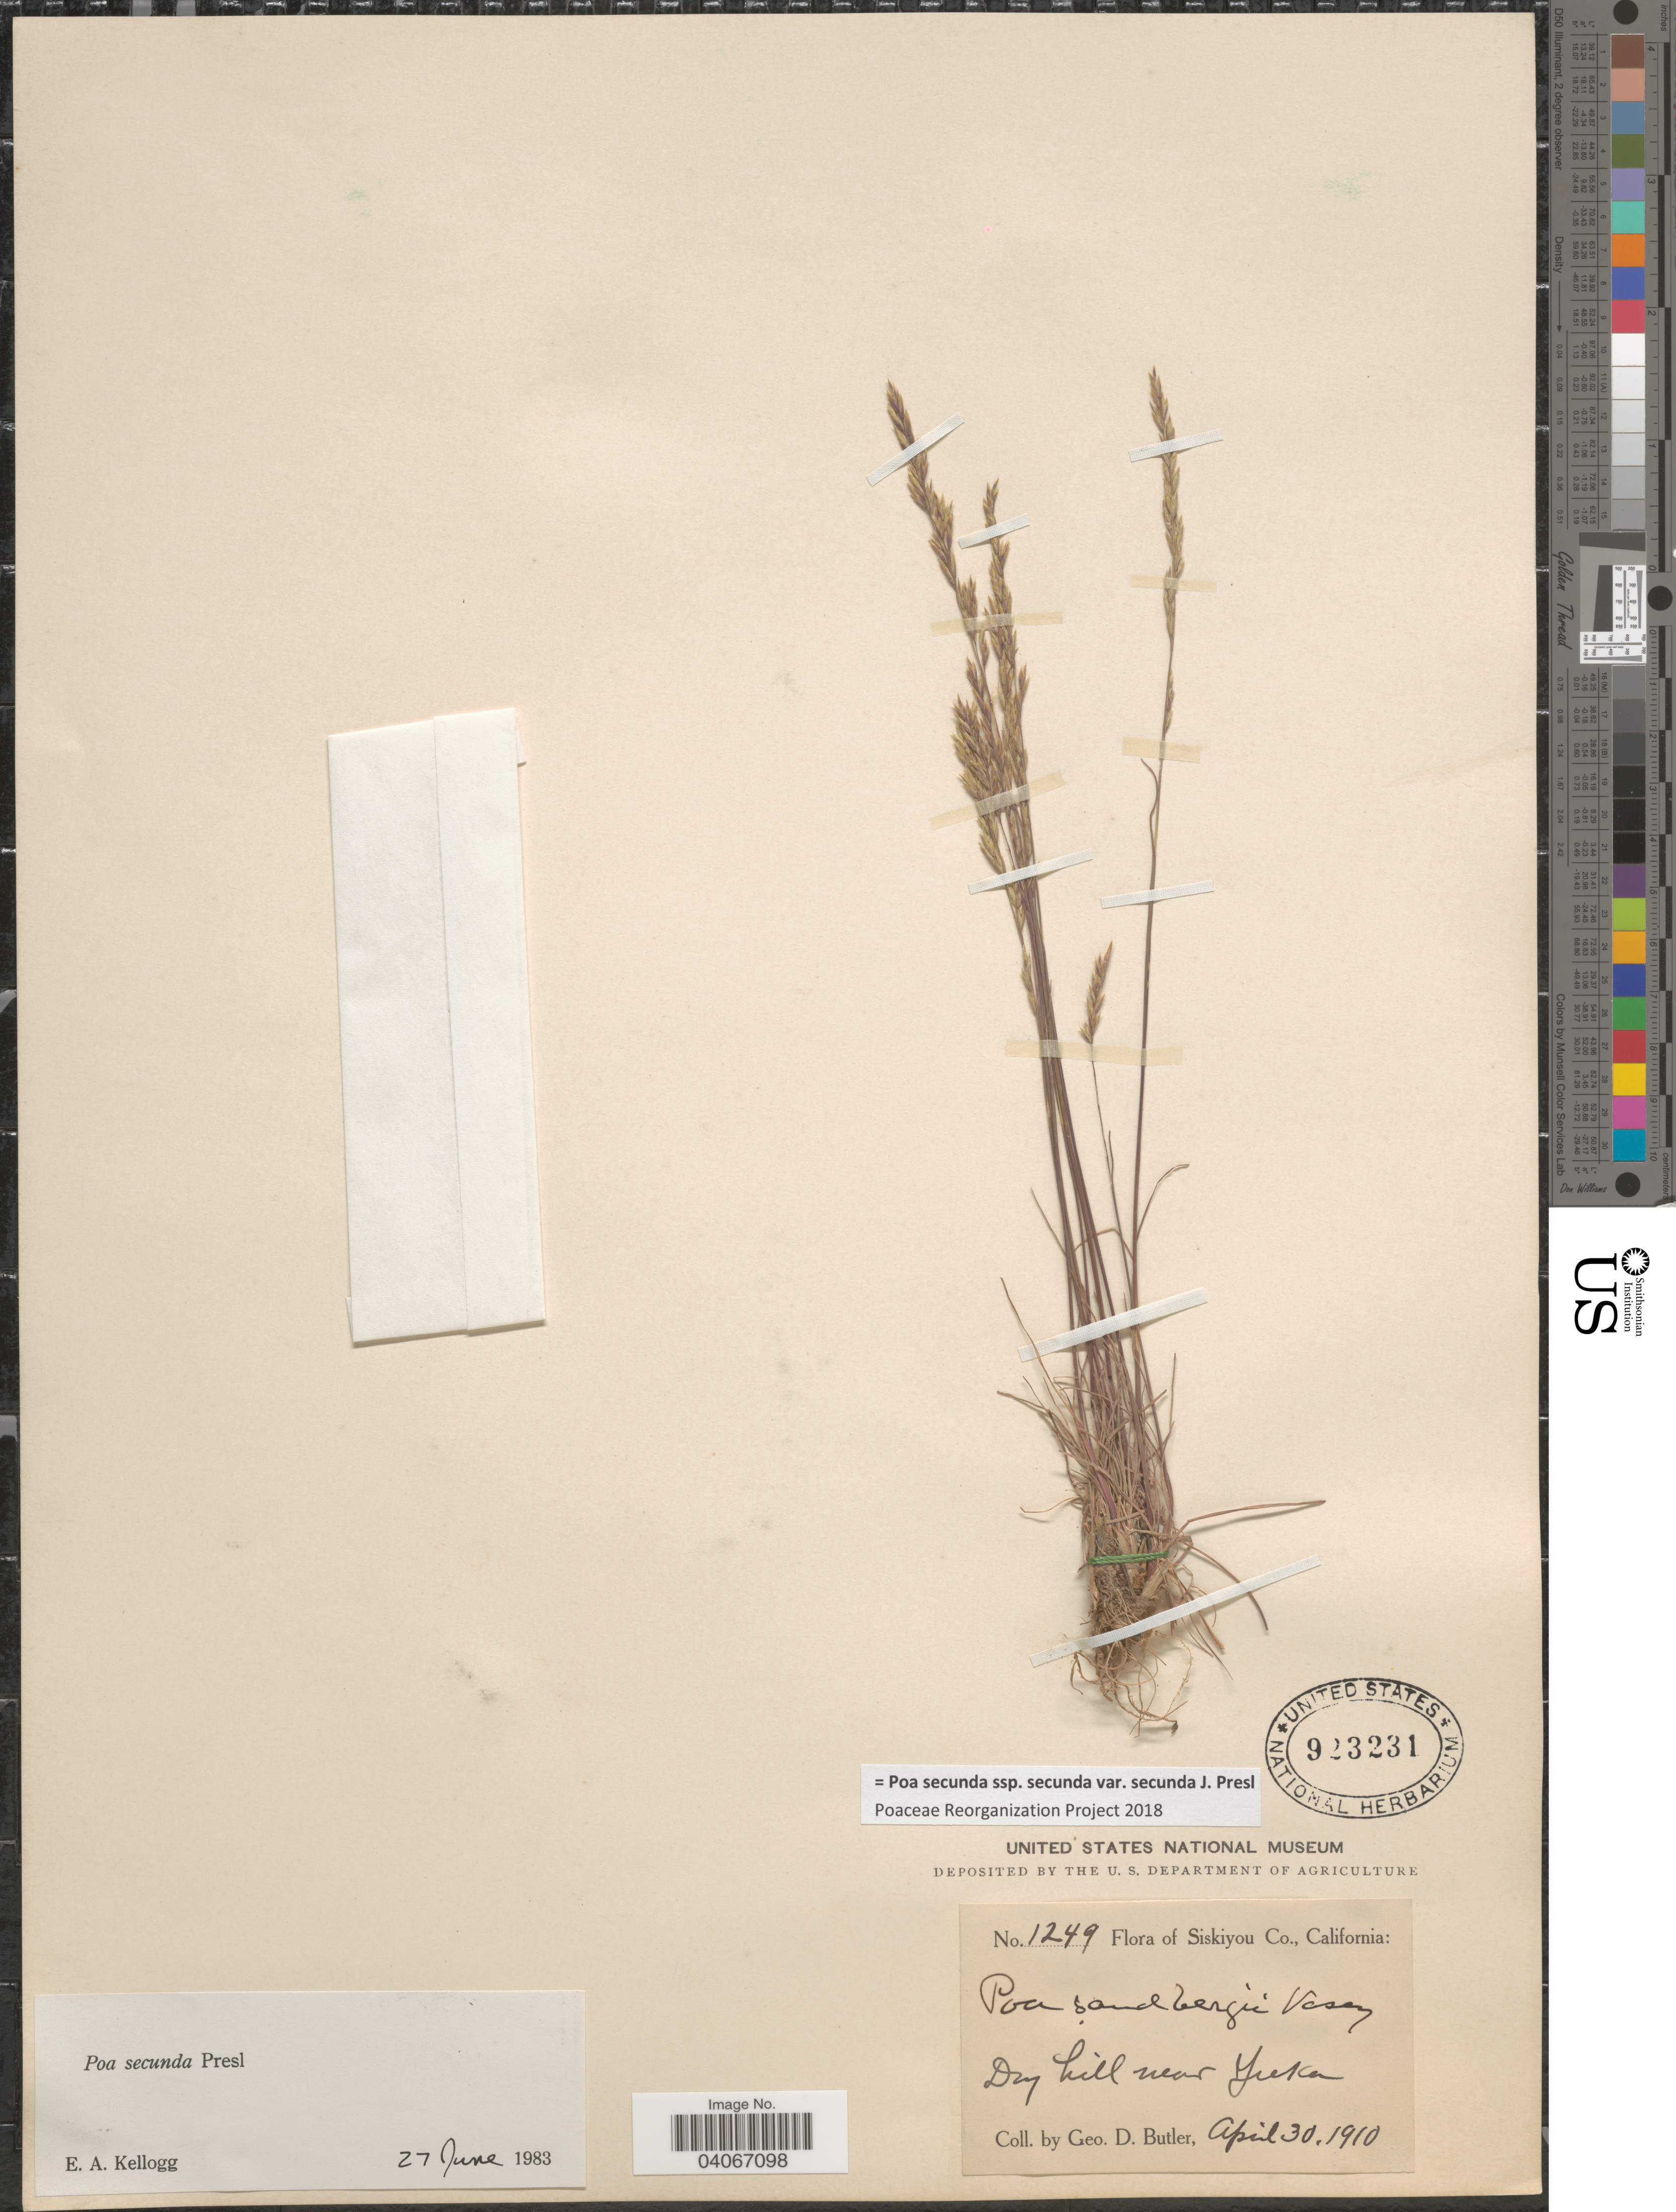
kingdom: Plantae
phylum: Tracheophyta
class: Liliopsida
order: Poales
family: Poaceae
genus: Poa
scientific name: Poa secunda subsp. secunda var. secunda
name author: J. Presl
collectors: G. D. Butler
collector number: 1249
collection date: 1910-04-30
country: United States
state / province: California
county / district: Siskiyou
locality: Siskiyou Co. Dry hill near Yreka.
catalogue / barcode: US 923231